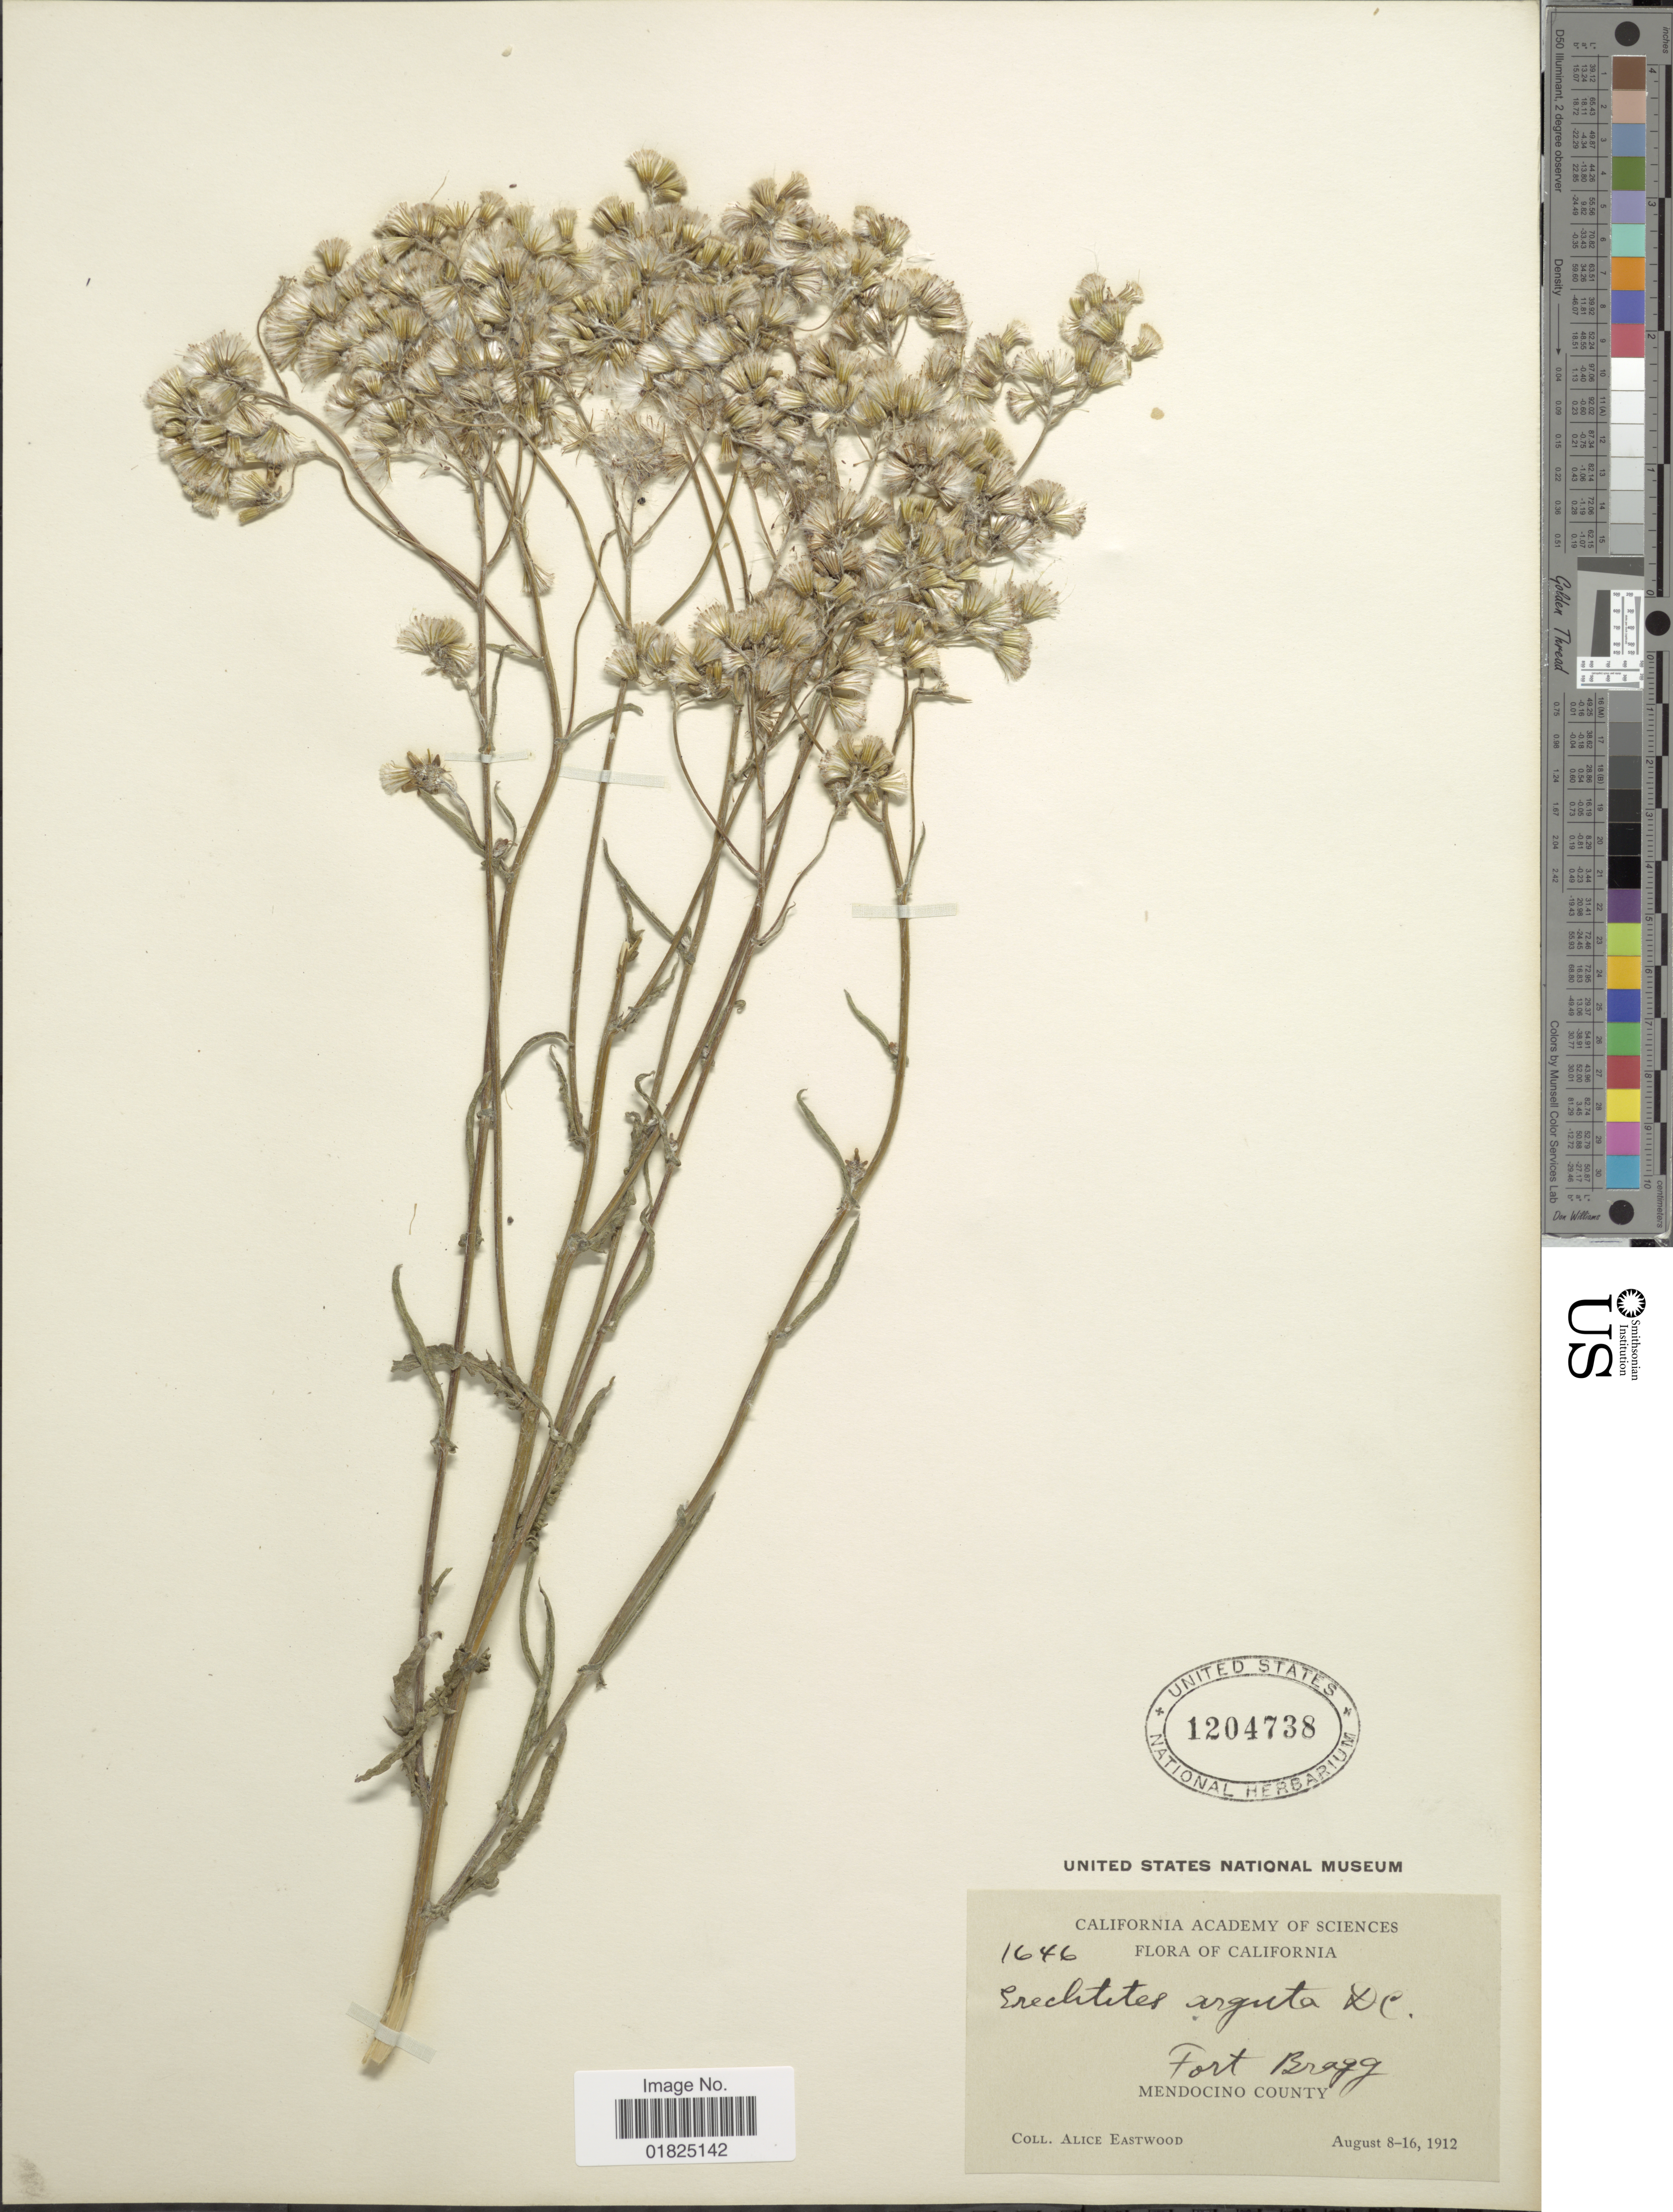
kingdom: Plantae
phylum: Tracheophyta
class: Magnoliopsida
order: Asterales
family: Asteraceae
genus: Erechtites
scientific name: Erechtites argutus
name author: (A. Rich.) DC.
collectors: A. Eastwood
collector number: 1646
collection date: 1912-08-08/1912-08-16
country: United States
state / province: California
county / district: Mendocino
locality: Fort Bragg, Mendocino County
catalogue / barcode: US 1204738